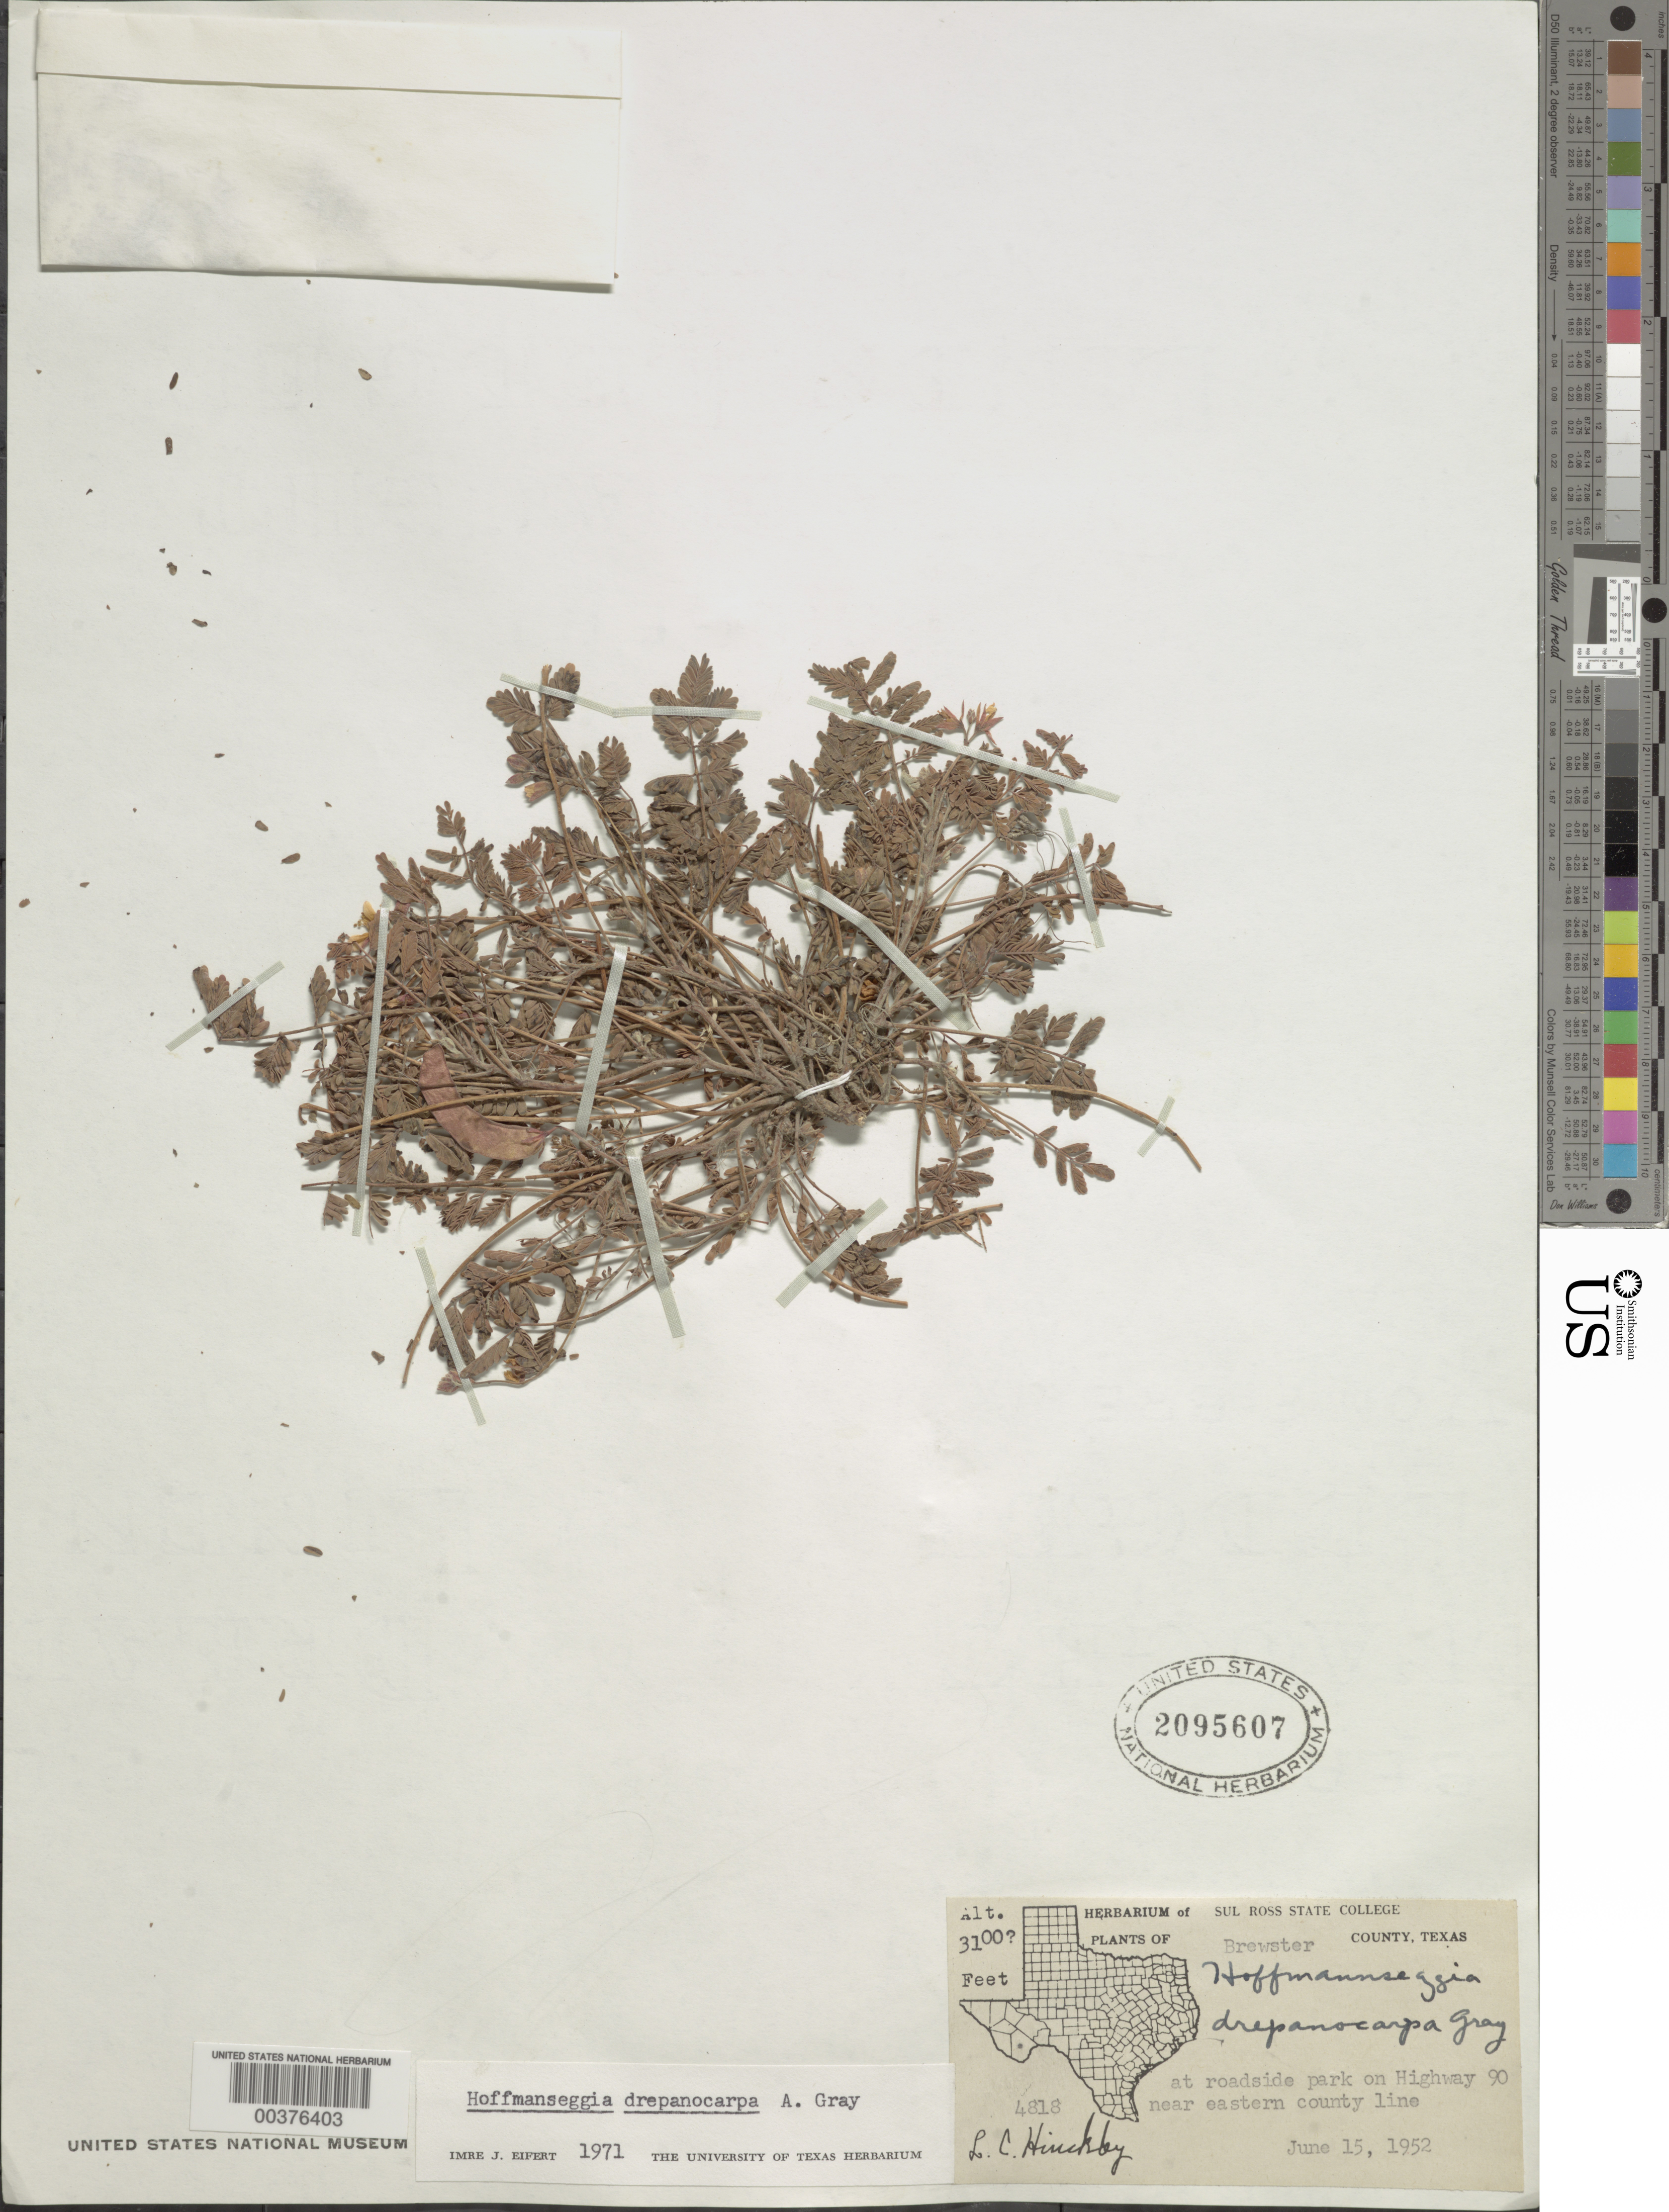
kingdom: Plantae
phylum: Tracheophyta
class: Magnoliopsida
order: Fabales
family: Fabaceae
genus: Hoffmannseggia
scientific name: Hoffmannseggia drepanocarpa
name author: A. Gray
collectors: L. Hinckley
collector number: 4818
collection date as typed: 15 Jun 1952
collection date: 1952-06-15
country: United States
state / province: Texas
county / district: Brewster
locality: At roadside park on hwy 90 near eastern county line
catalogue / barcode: US 2095607